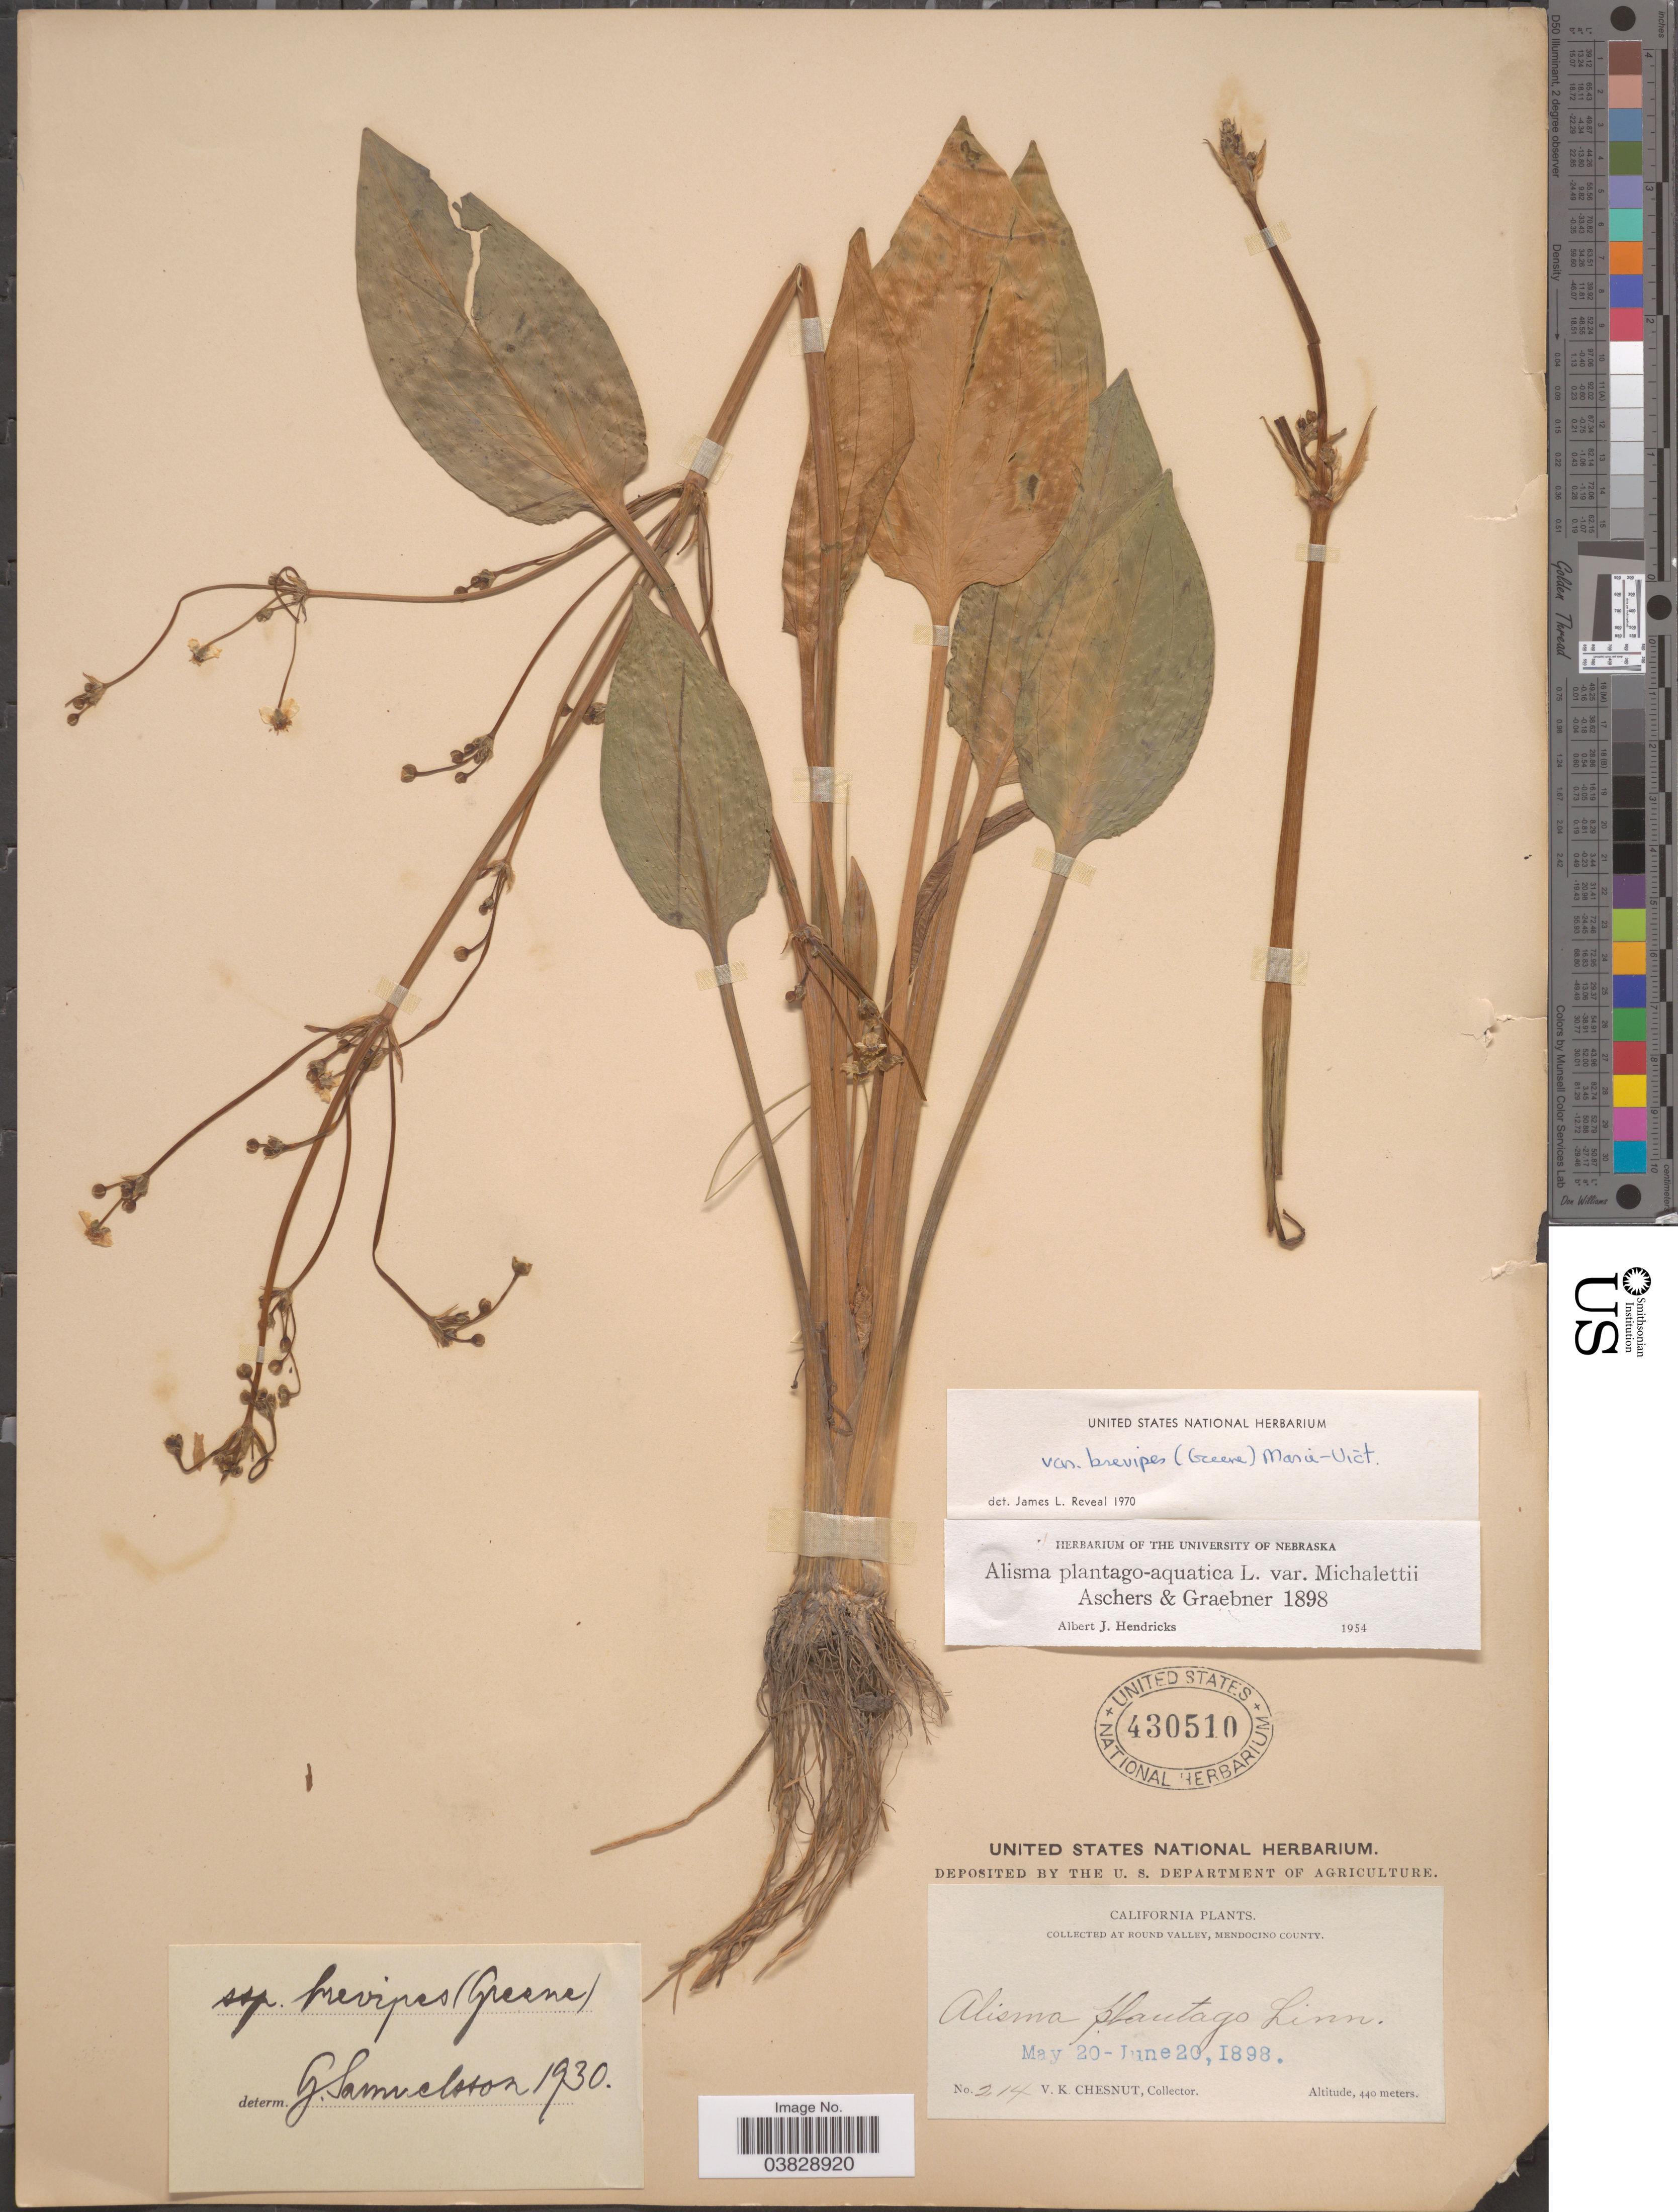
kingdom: Plantae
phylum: Tracheophyta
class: Liliopsida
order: Alismatales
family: Alismataceae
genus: Alisma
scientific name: Alisma plantago-aquatica var. brevipes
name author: (Greene) Vict.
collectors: V. Chesnut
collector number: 214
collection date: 1898-05-20/1898-06-20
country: United States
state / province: California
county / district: Mendocino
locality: At Round Valley, Mendocino County.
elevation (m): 440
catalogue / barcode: US 430510